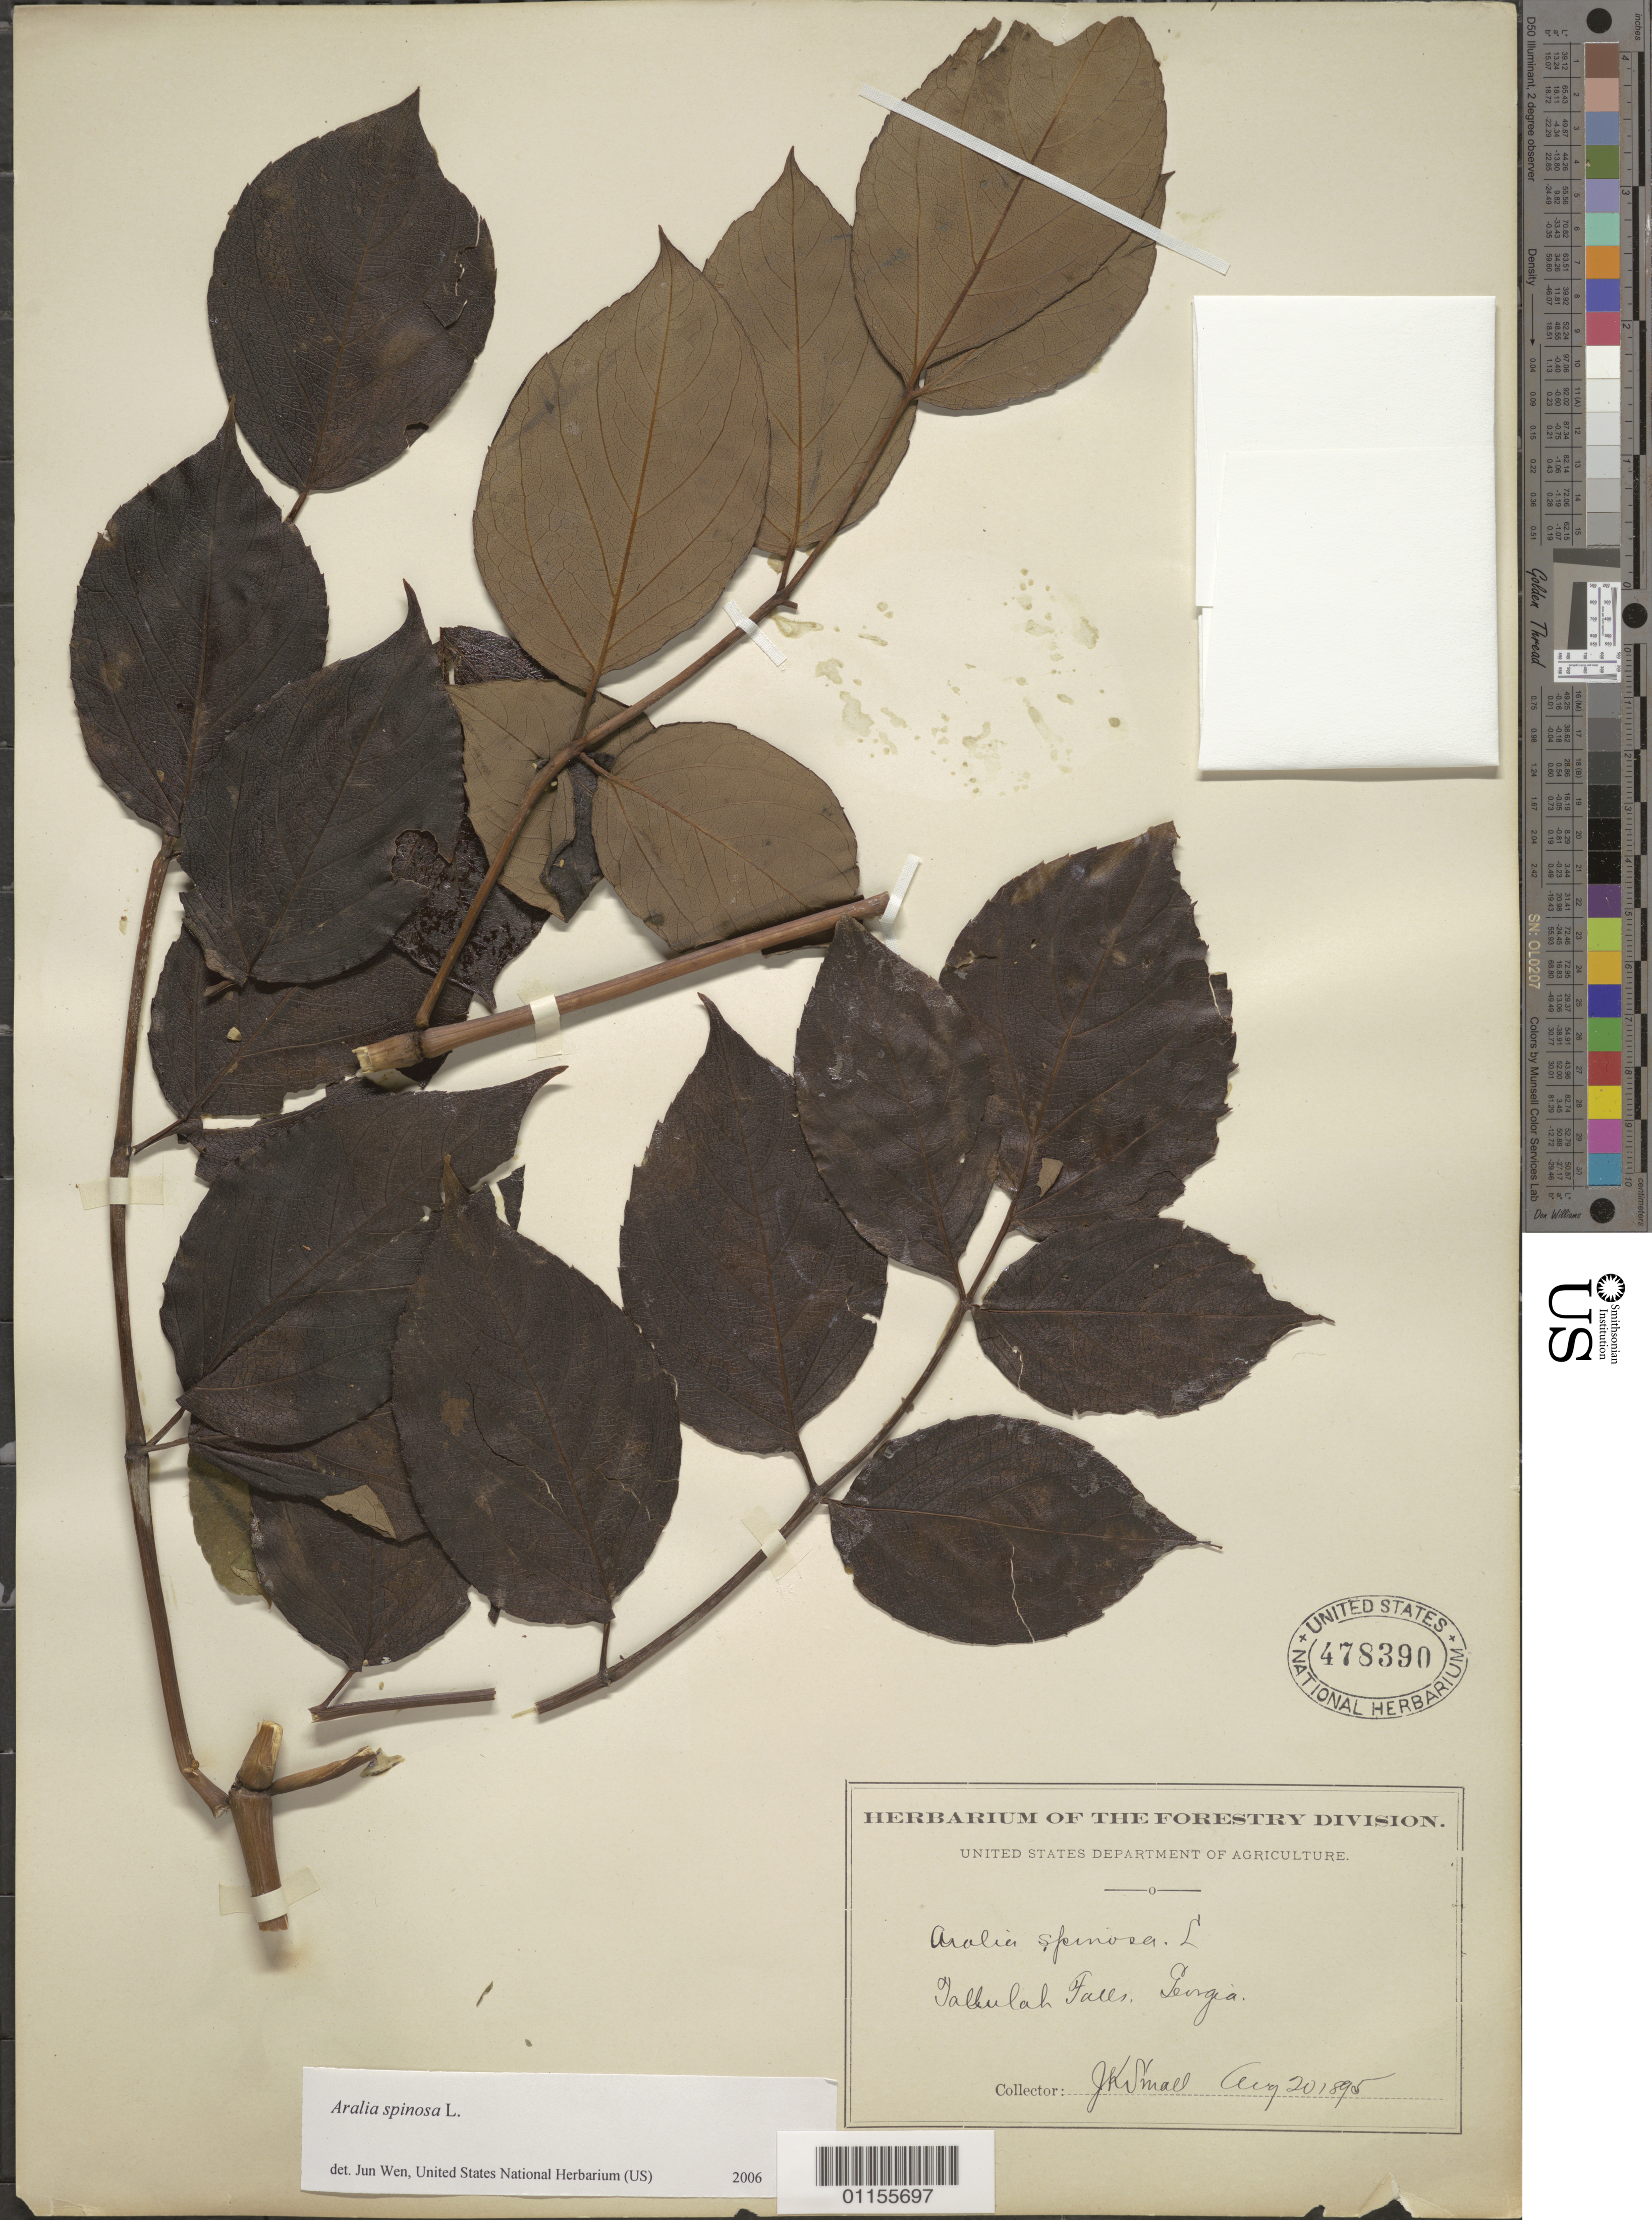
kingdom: Plantae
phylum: Tracheophyta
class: Magnoliopsida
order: Apiales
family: Araliaceae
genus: Aralia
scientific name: Aralia spinosa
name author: L.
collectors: J. K. Small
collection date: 1895-08-20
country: United States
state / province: Georgia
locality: Tallulah Falls.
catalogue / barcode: US 478390